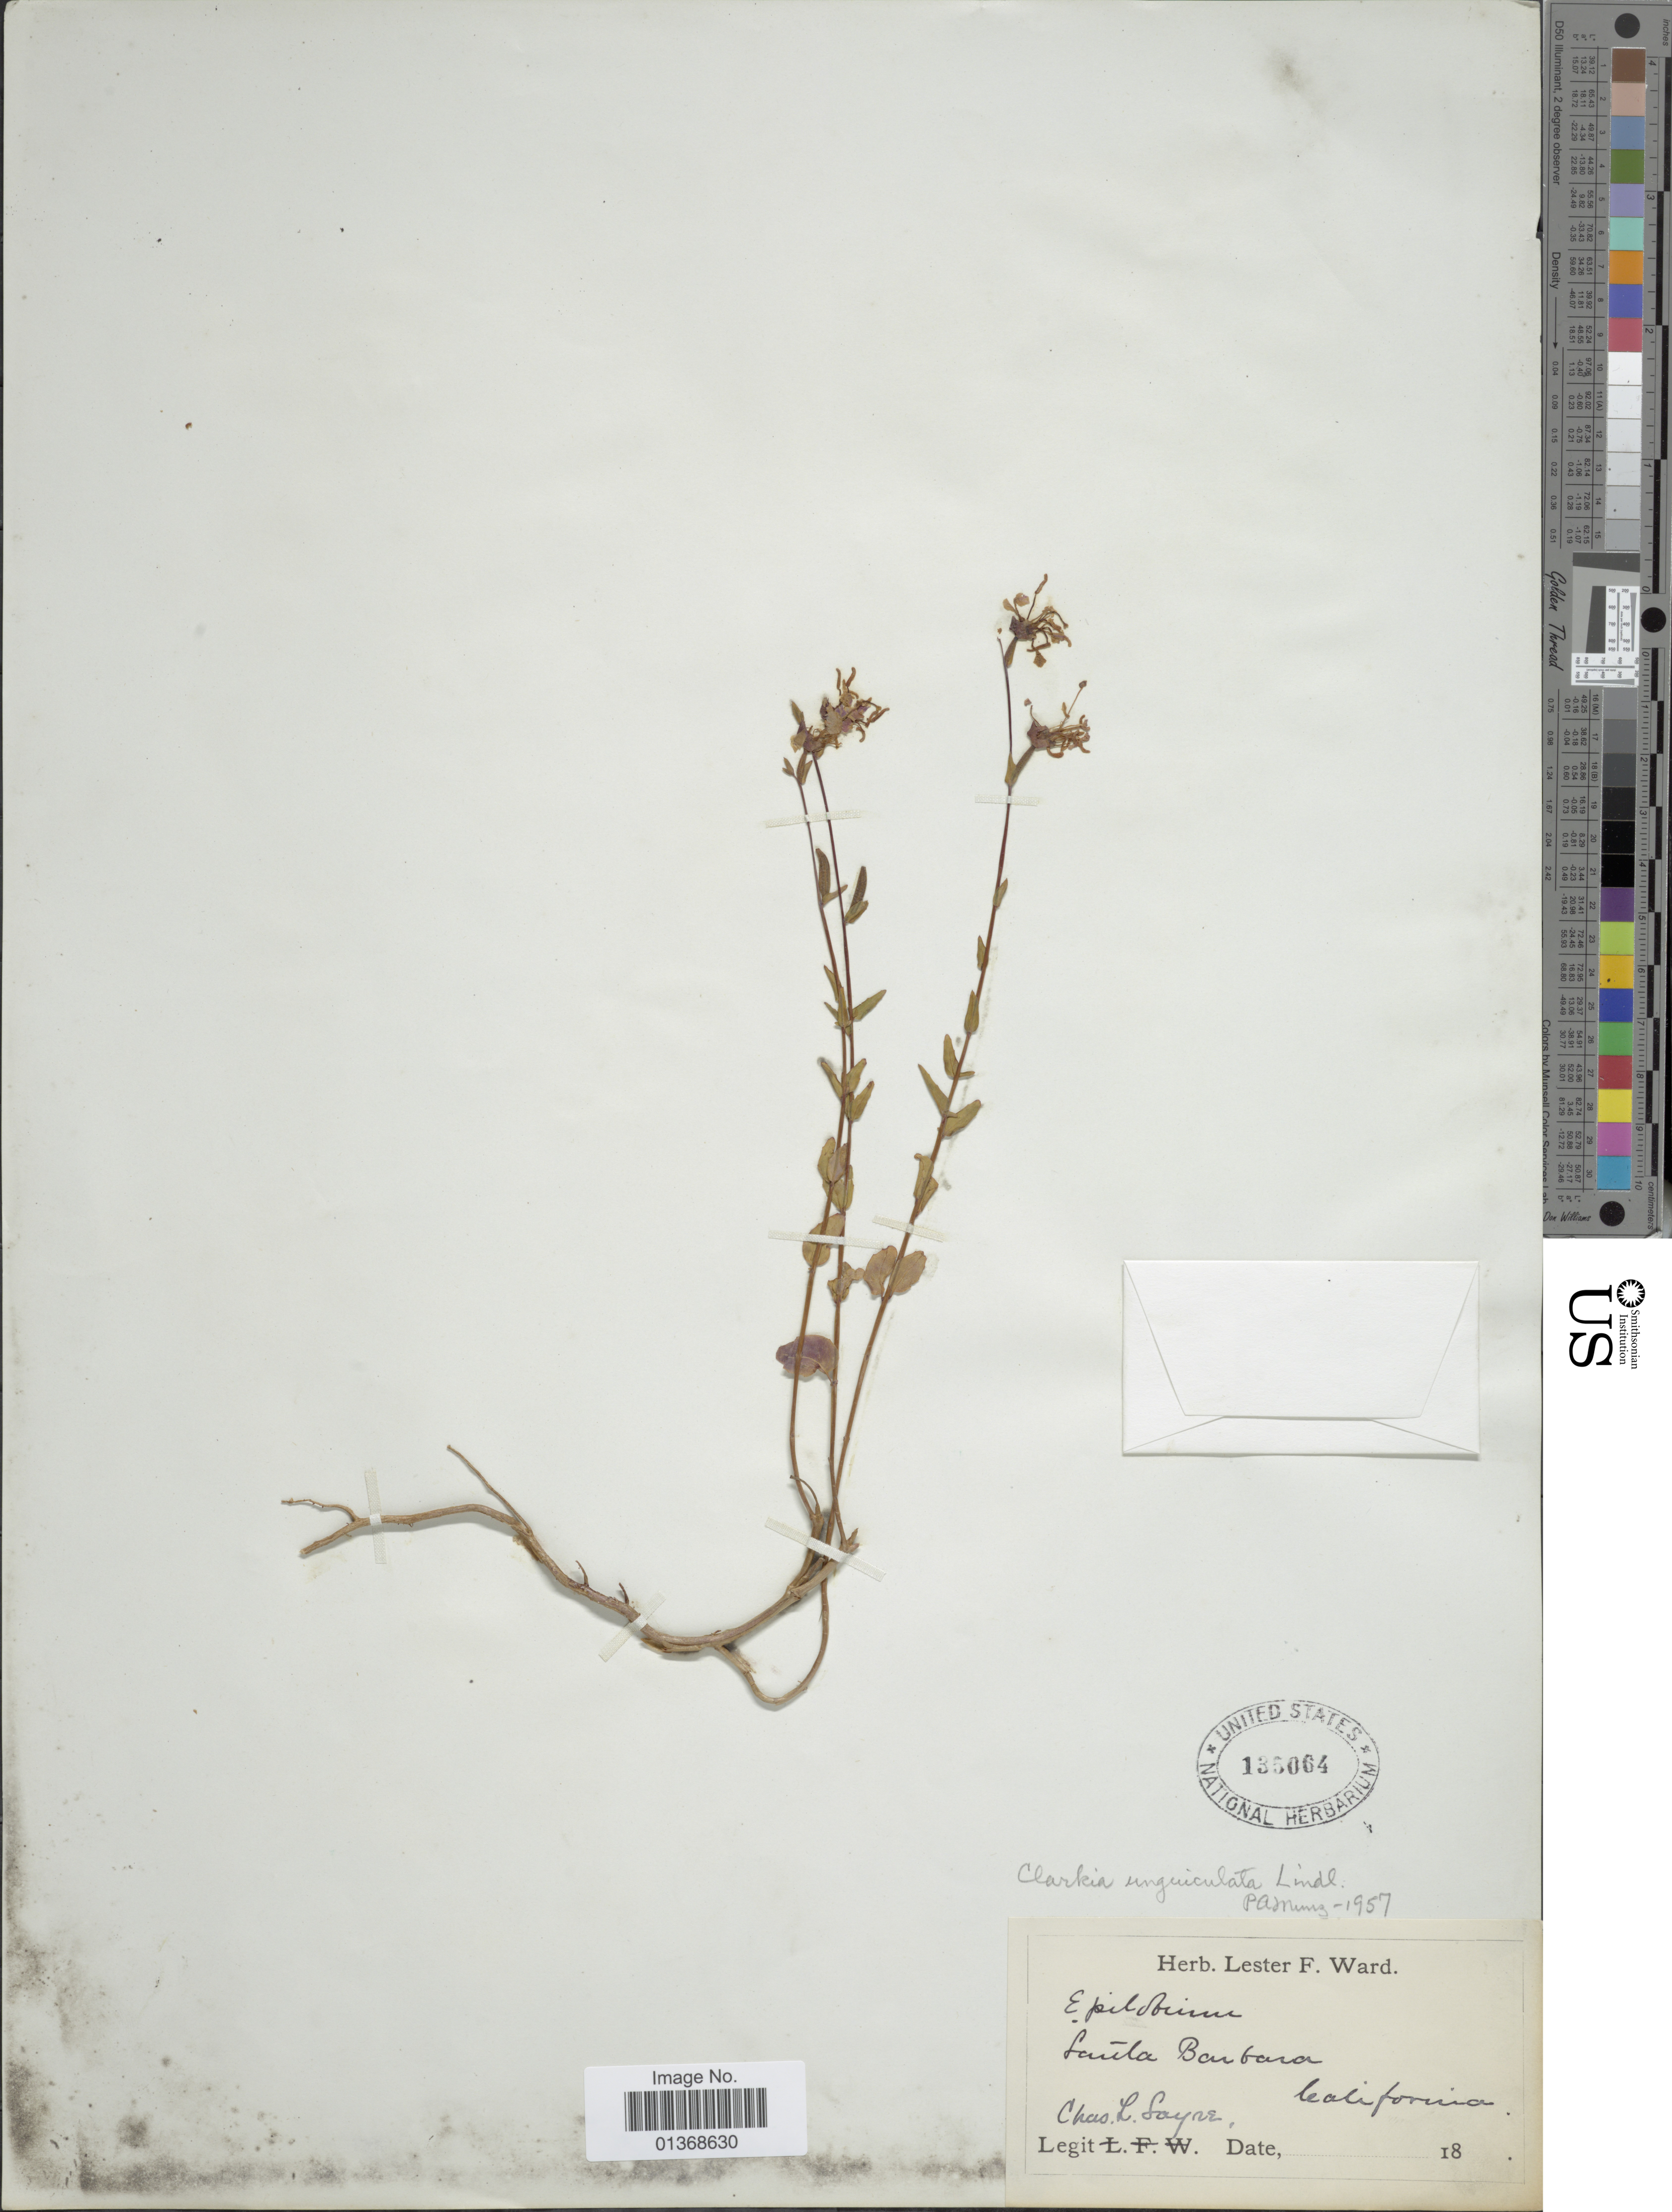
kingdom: Plantae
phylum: Tracheophyta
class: Magnoliopsida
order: Myrtales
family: Onagraceae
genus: Clarkia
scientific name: Clarkia unguiculata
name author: Lindl.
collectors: C. Sayre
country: United States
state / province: California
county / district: Santa Barbara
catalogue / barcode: US 135064